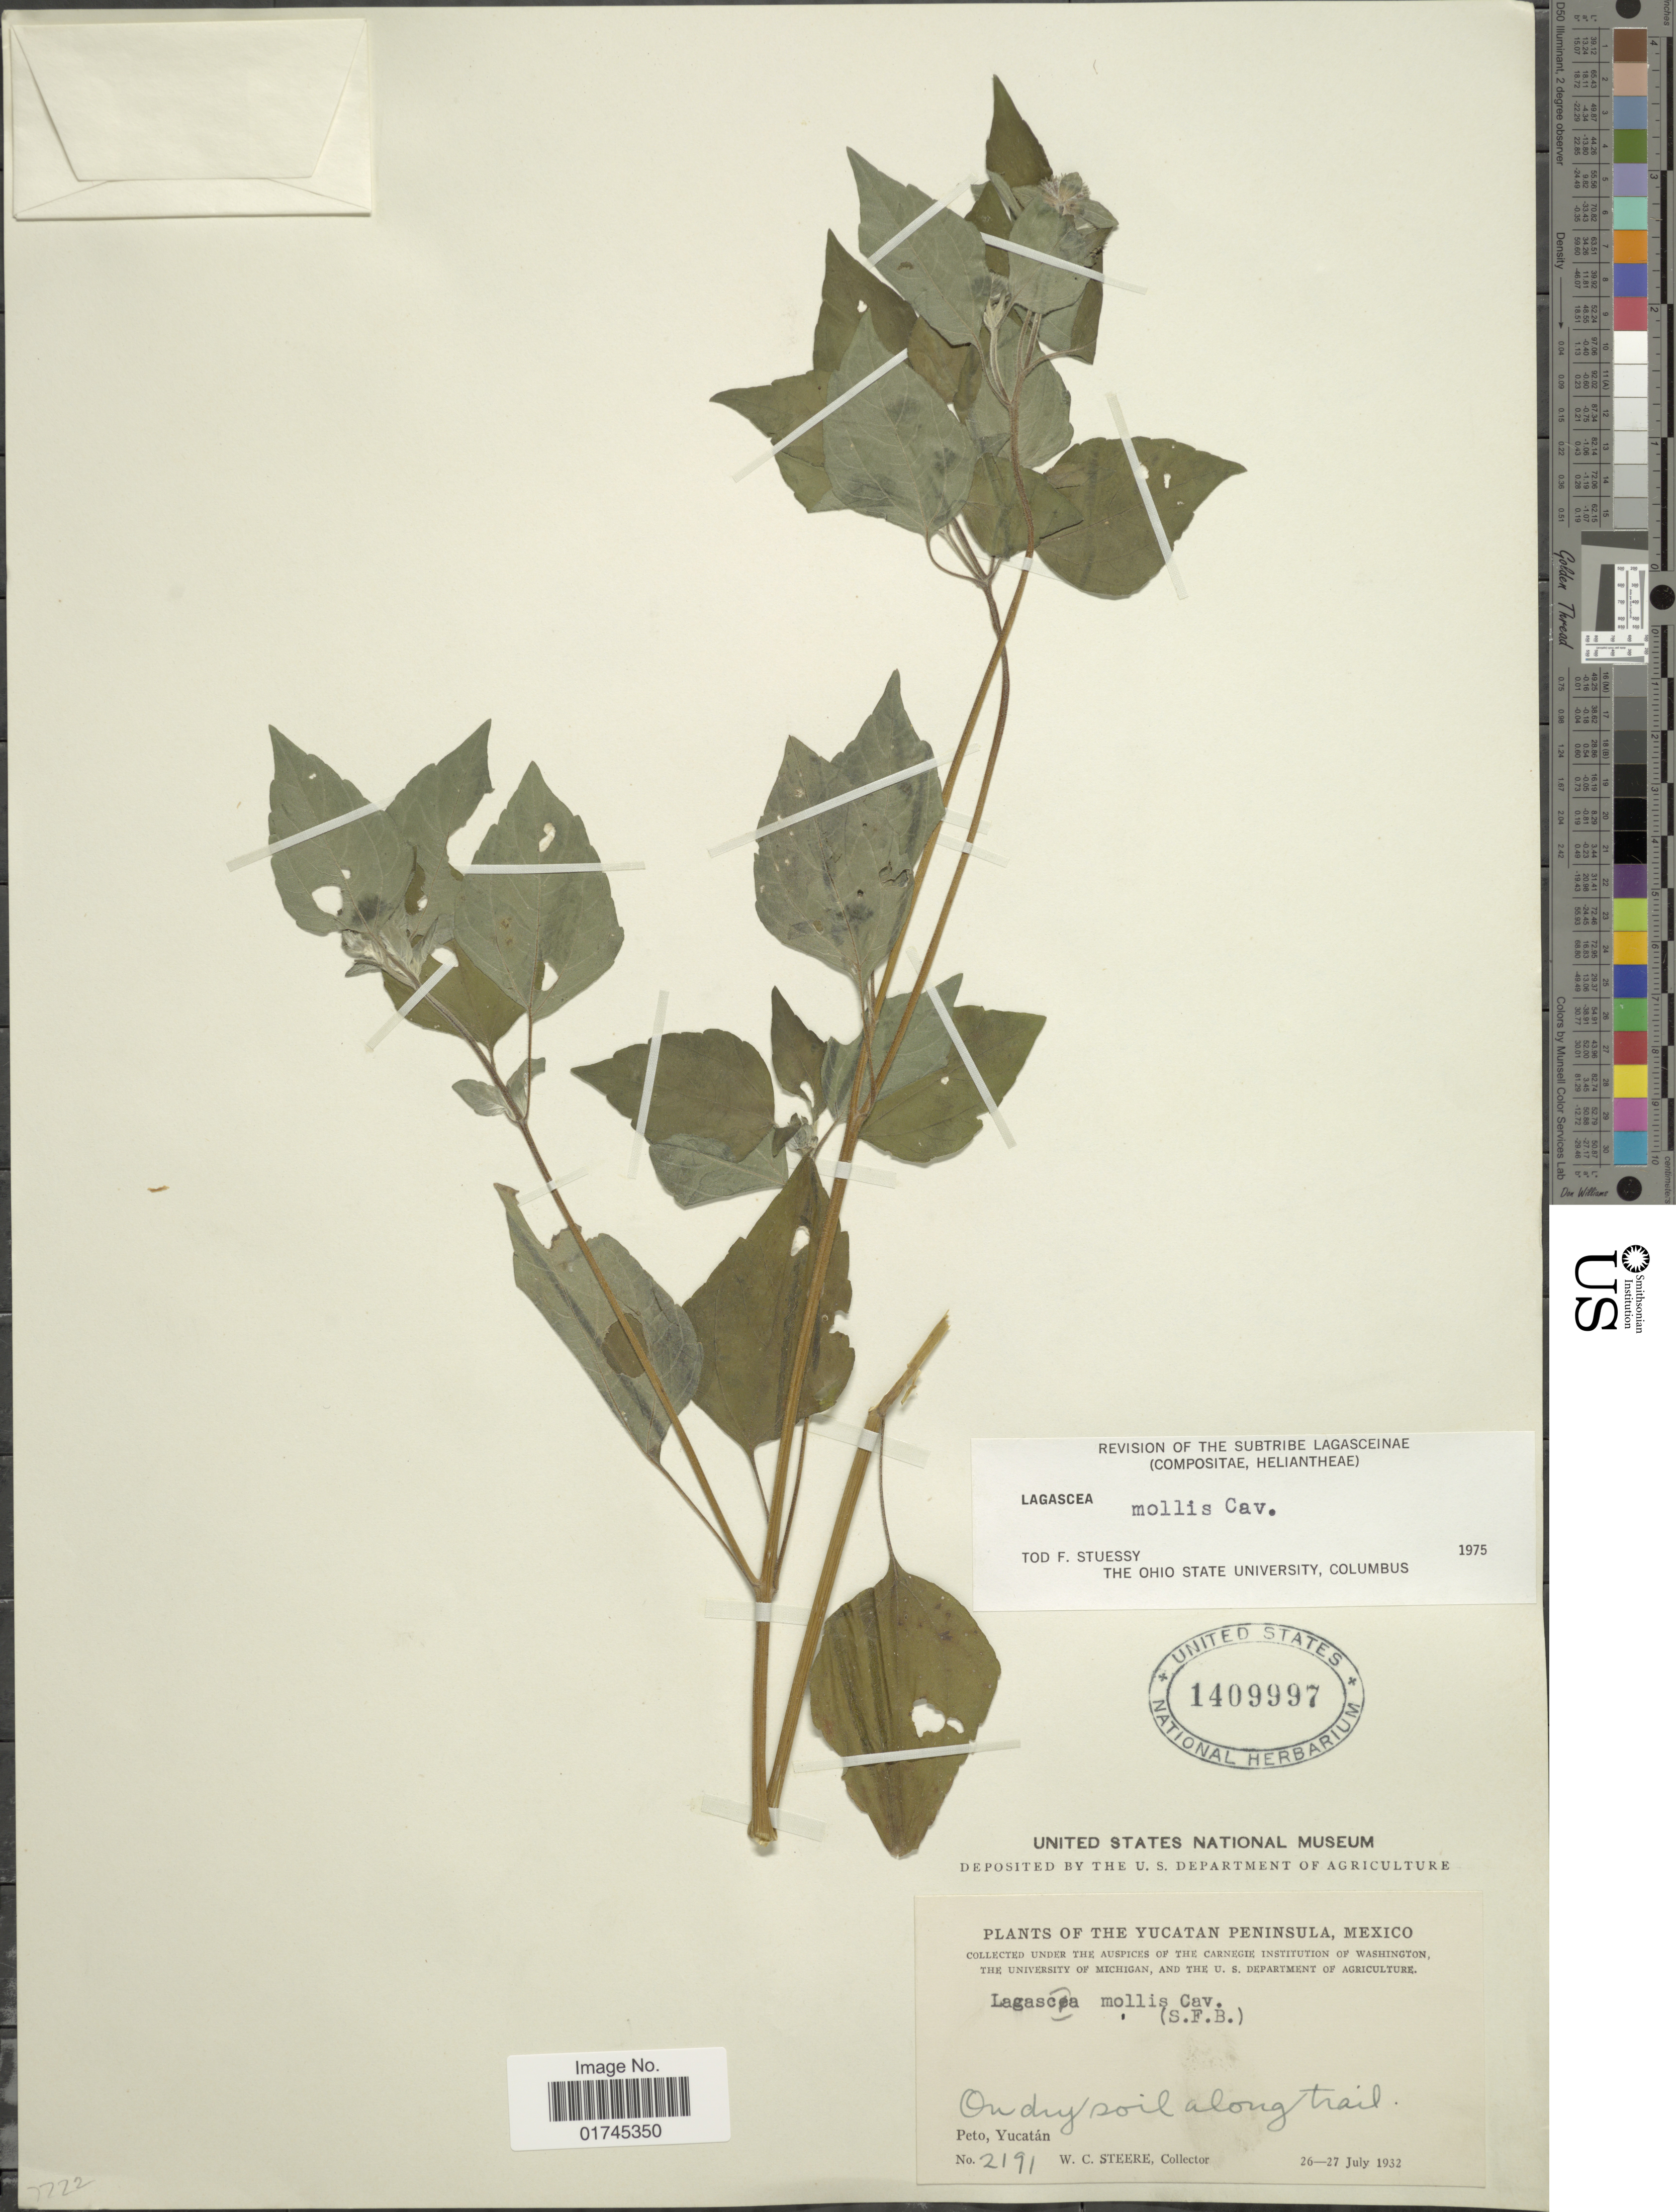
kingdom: Plantae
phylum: Tracheophyta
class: Magnoliopsida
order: Asterales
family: Asteraceae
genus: Lagascea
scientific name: Lagascea mollis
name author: Cav.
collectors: W. C. Steere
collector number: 2191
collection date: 1932-07-26/1932-07-27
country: Mexico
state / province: Yucatán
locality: Peto, on dry soil along trail.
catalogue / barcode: US 1409997